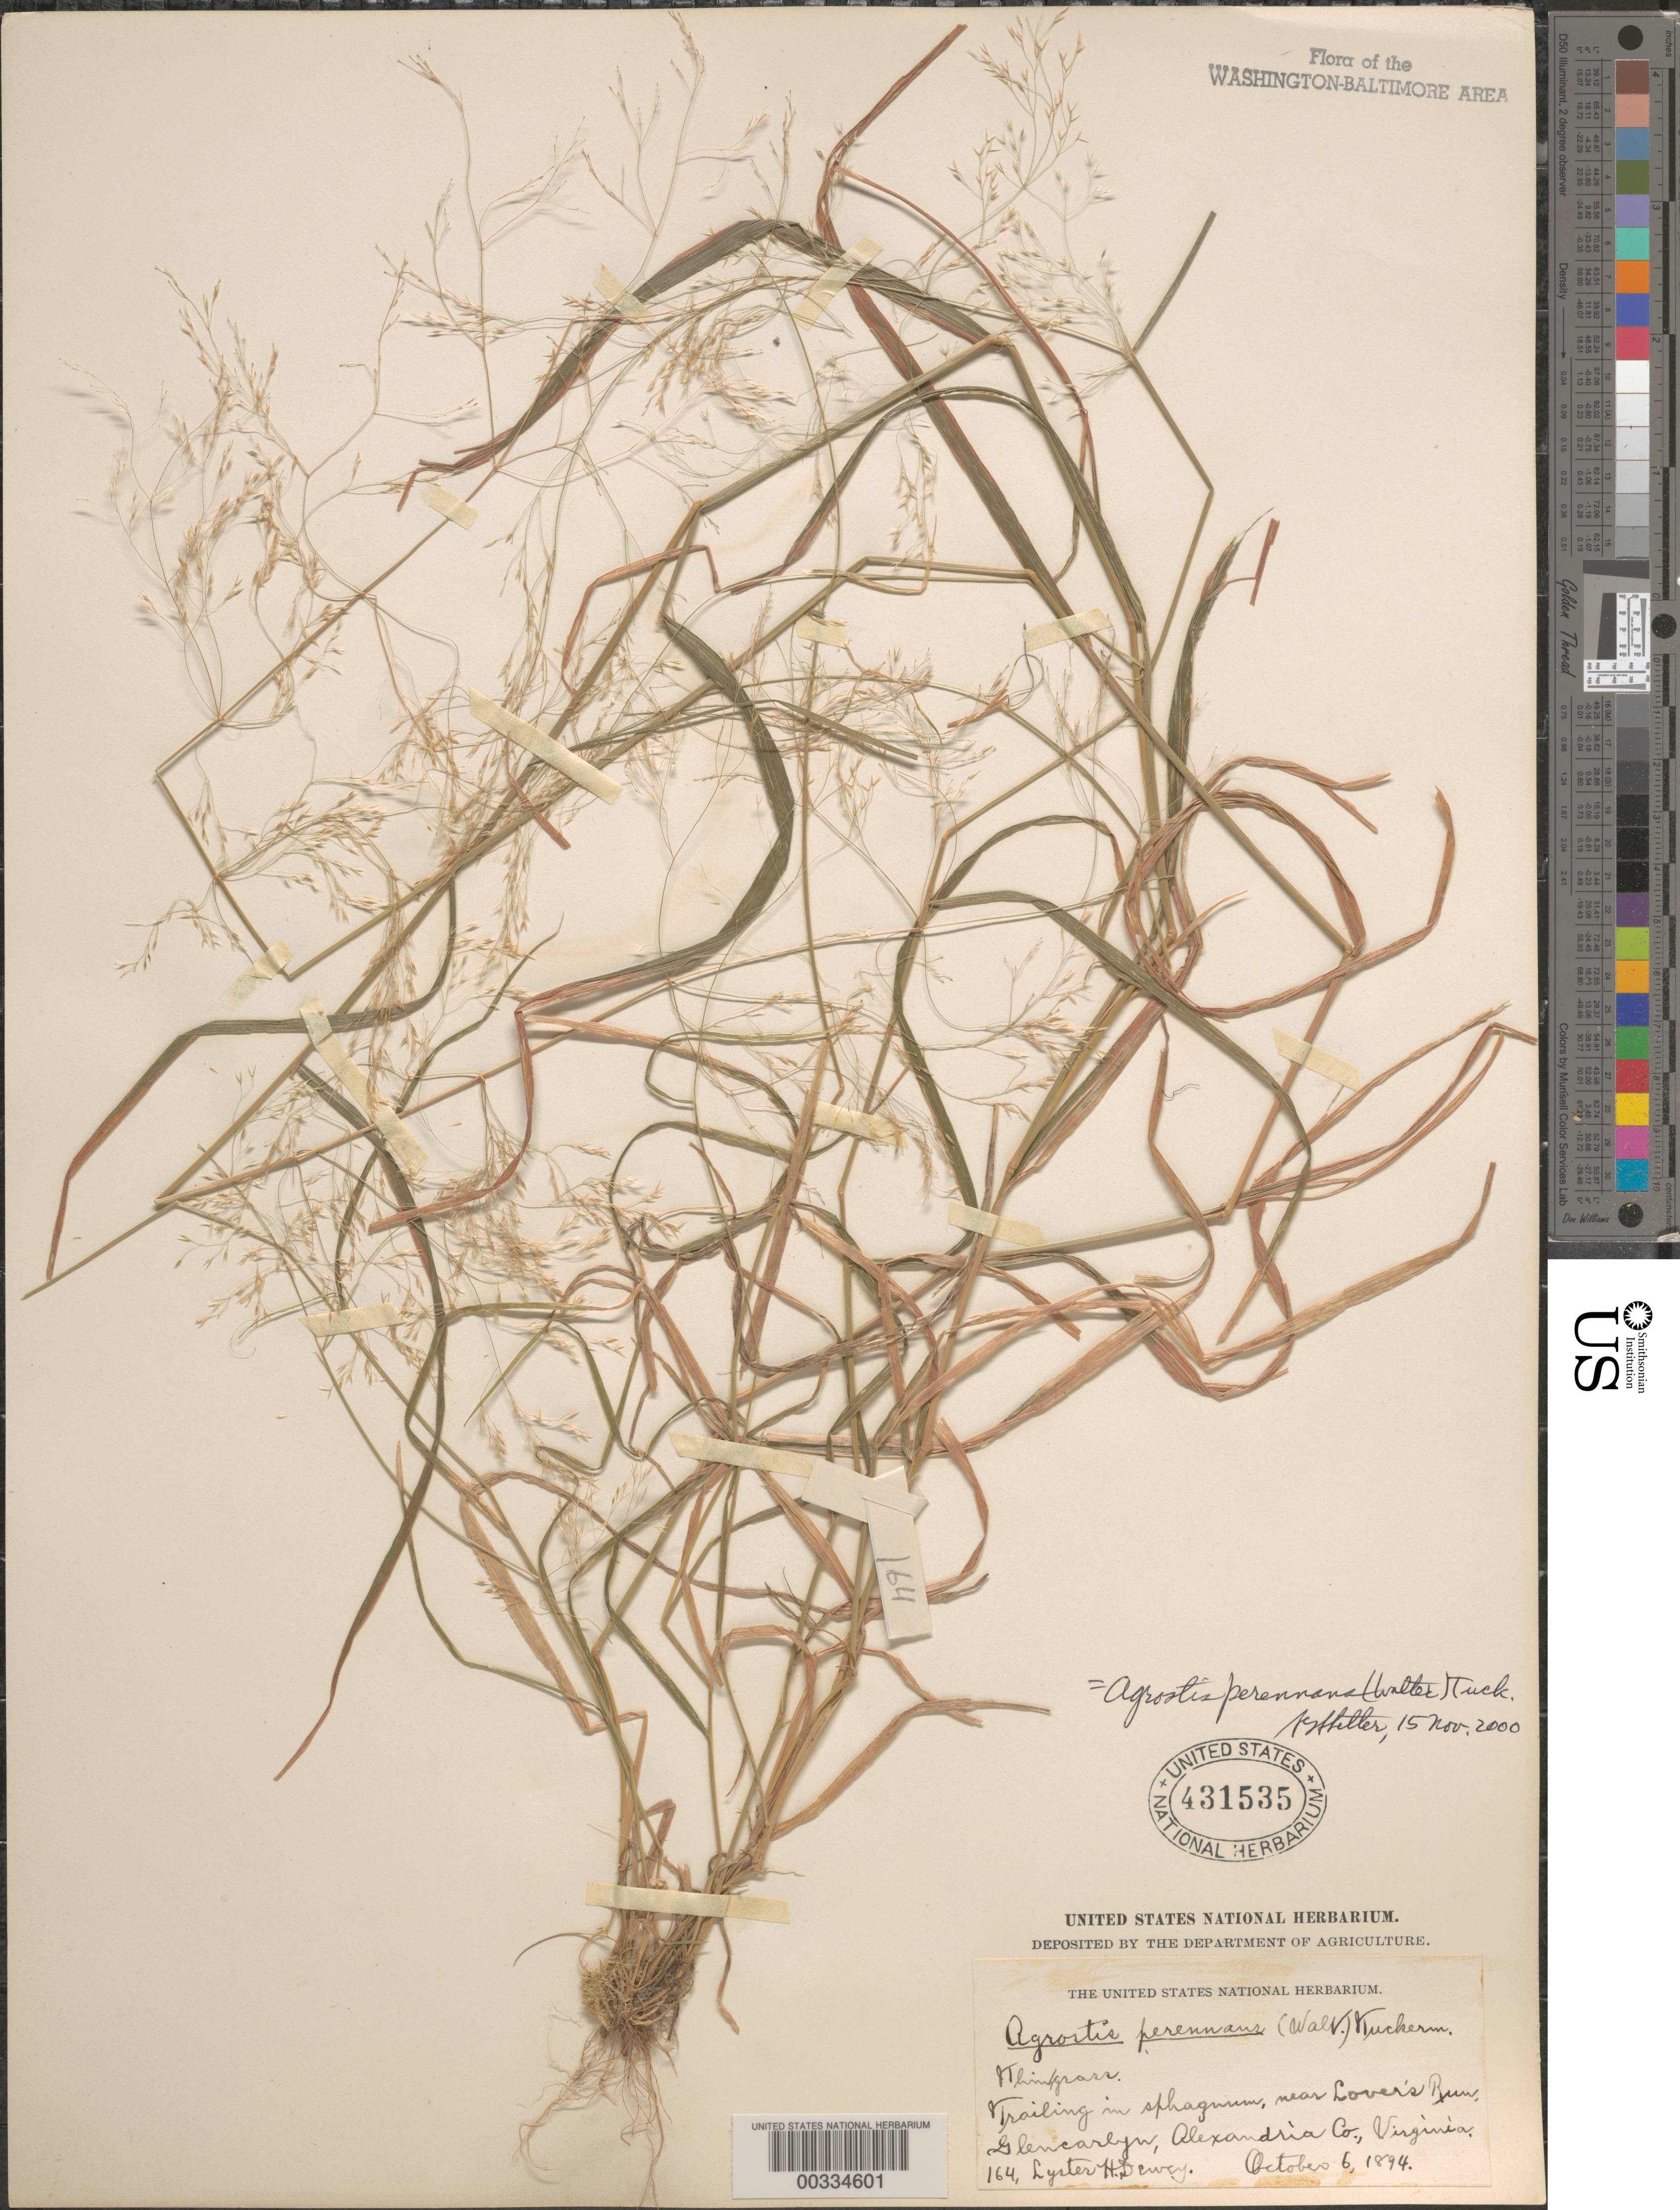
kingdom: Plantae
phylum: Tracheophyta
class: Liliopsida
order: Poales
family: Poaceae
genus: Agrostis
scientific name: Agrostis perennans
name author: (Walter) Tuck.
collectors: L. H. Dewey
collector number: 164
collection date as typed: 06 Oct 1894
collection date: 1894-10-06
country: United States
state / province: Virginia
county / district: Arlington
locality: Lovers Run vicinity, Glencarlyn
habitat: In sphagnum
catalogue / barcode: US 431535